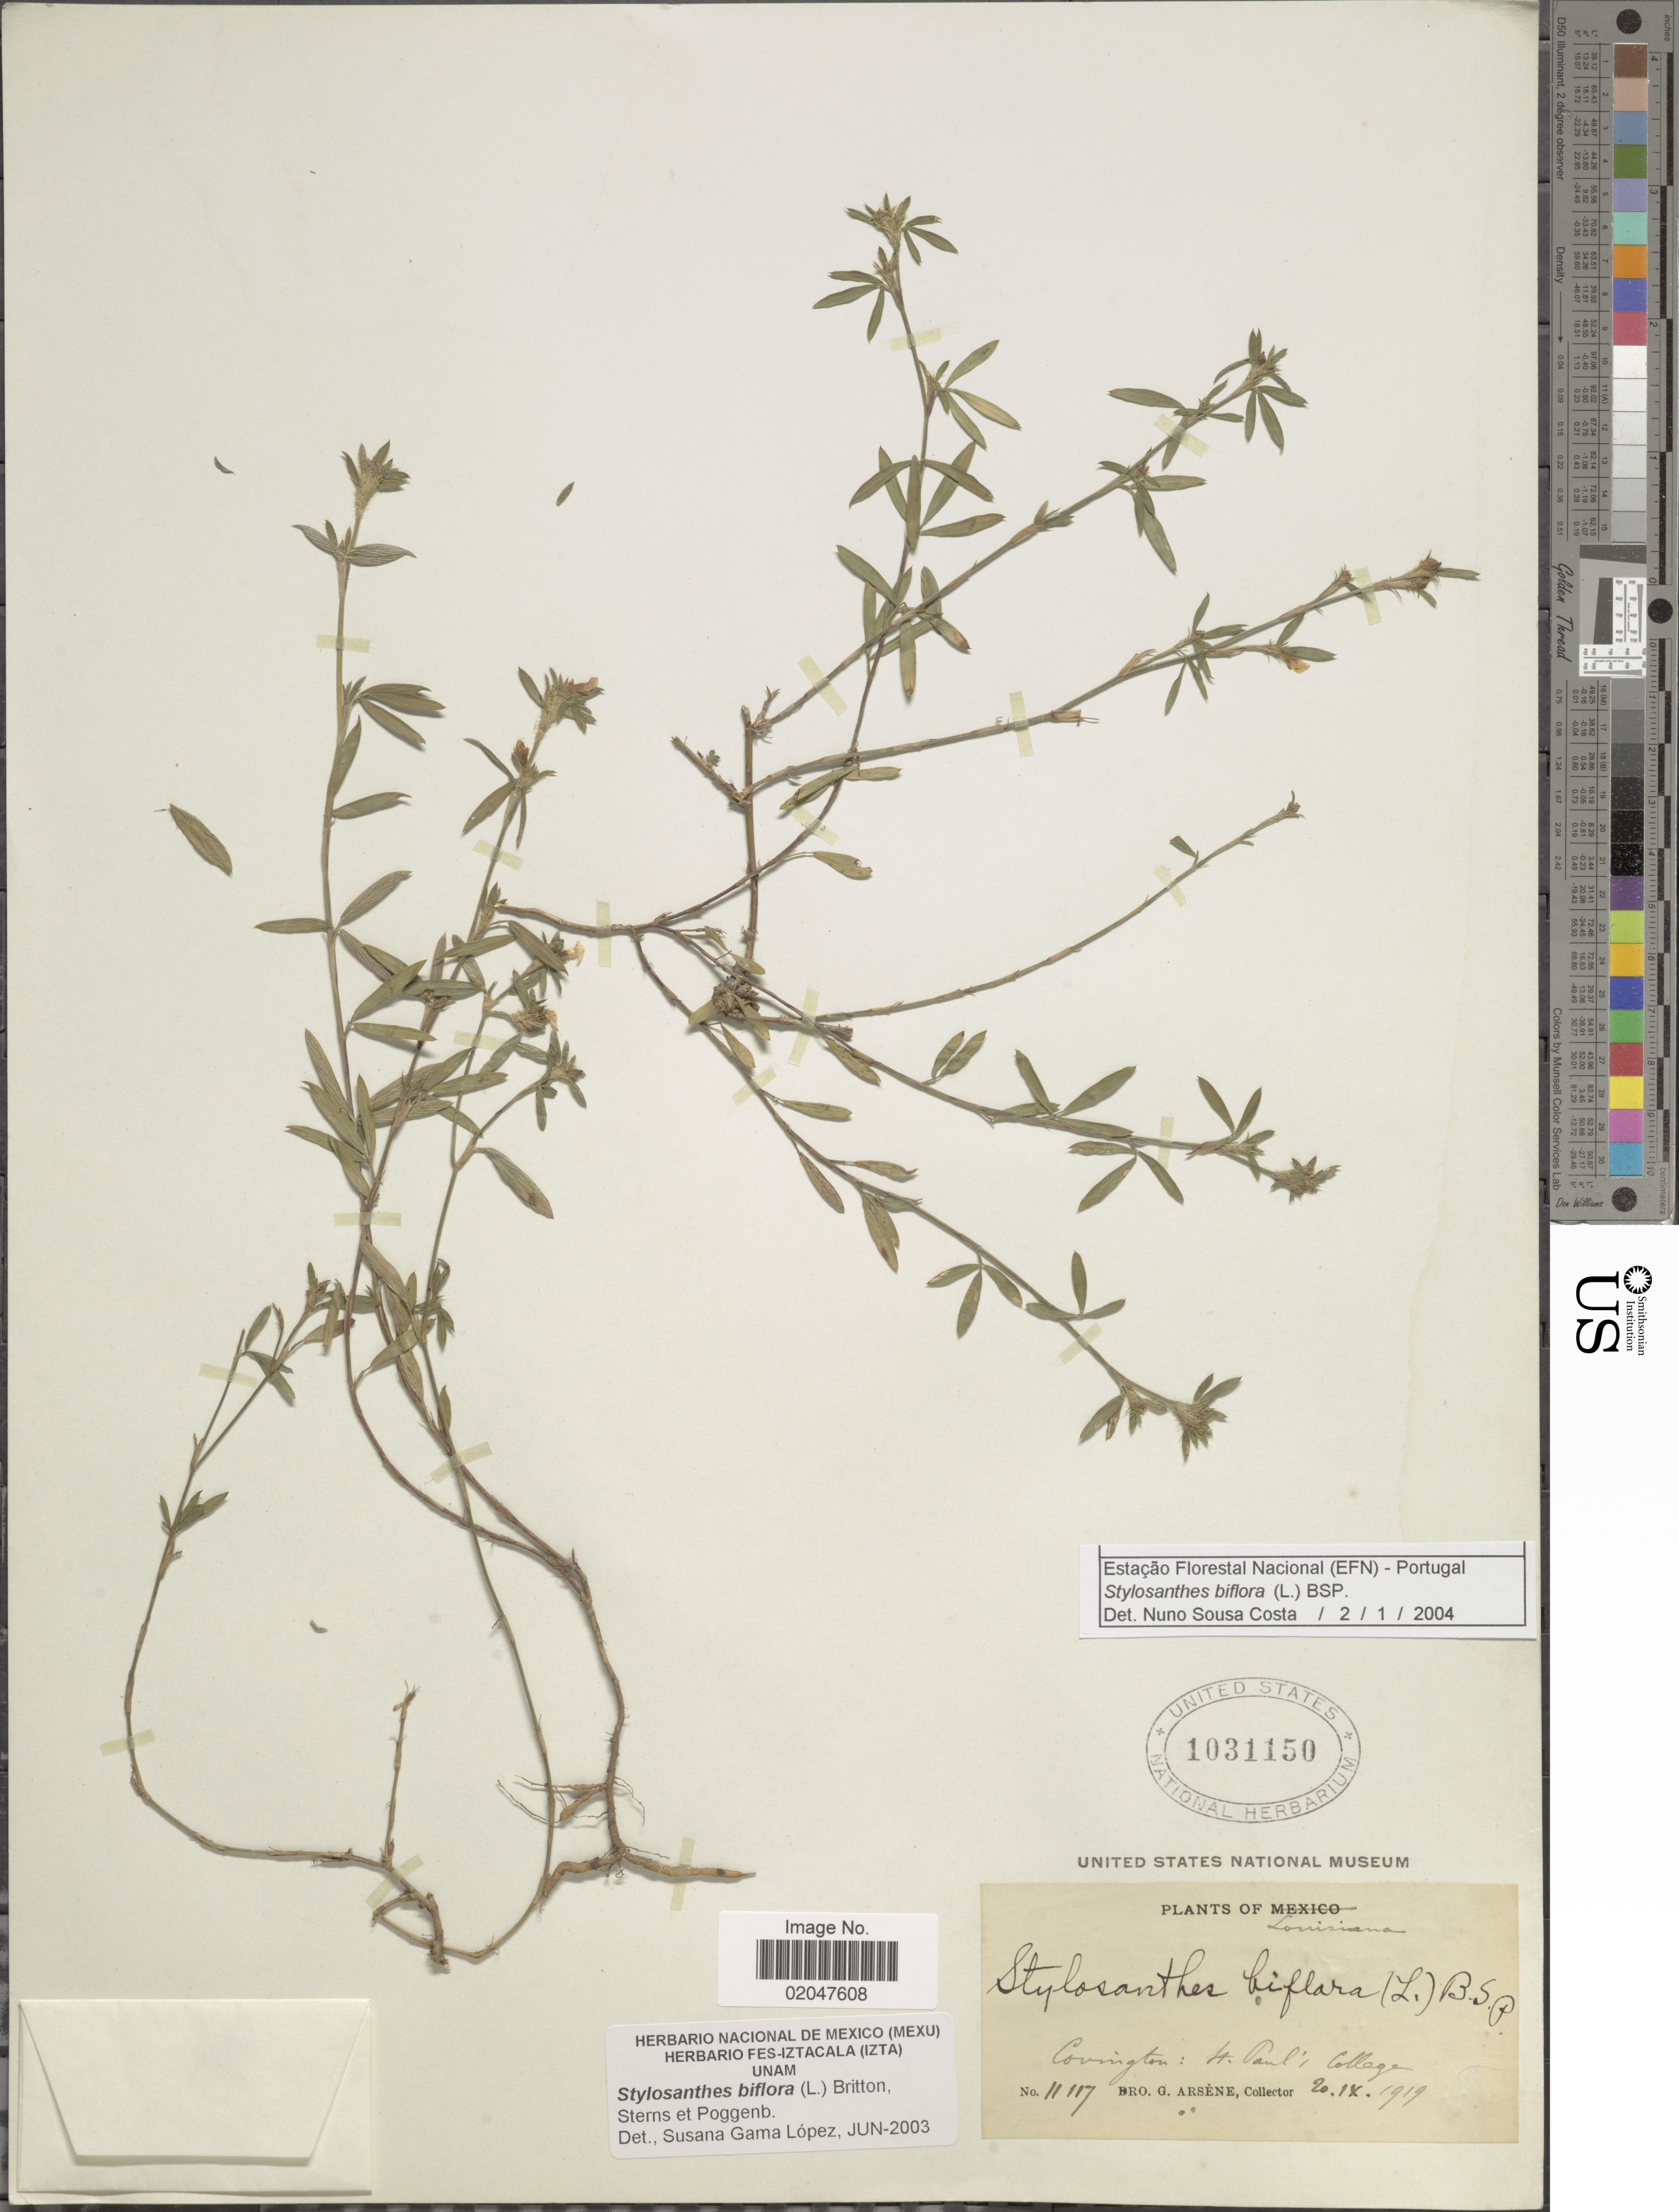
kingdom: Plantae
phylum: Tracheophyta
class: Magnoliopsida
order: Fabales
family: Fabaceae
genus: Stylosanthes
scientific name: Stylosanthes biflora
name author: (L.) Britton et al.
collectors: Bro. G. Arsène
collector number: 11117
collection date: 1919-09-20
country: United States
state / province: Louisiana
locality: Covington, St. Paul's College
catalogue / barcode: US 1031150